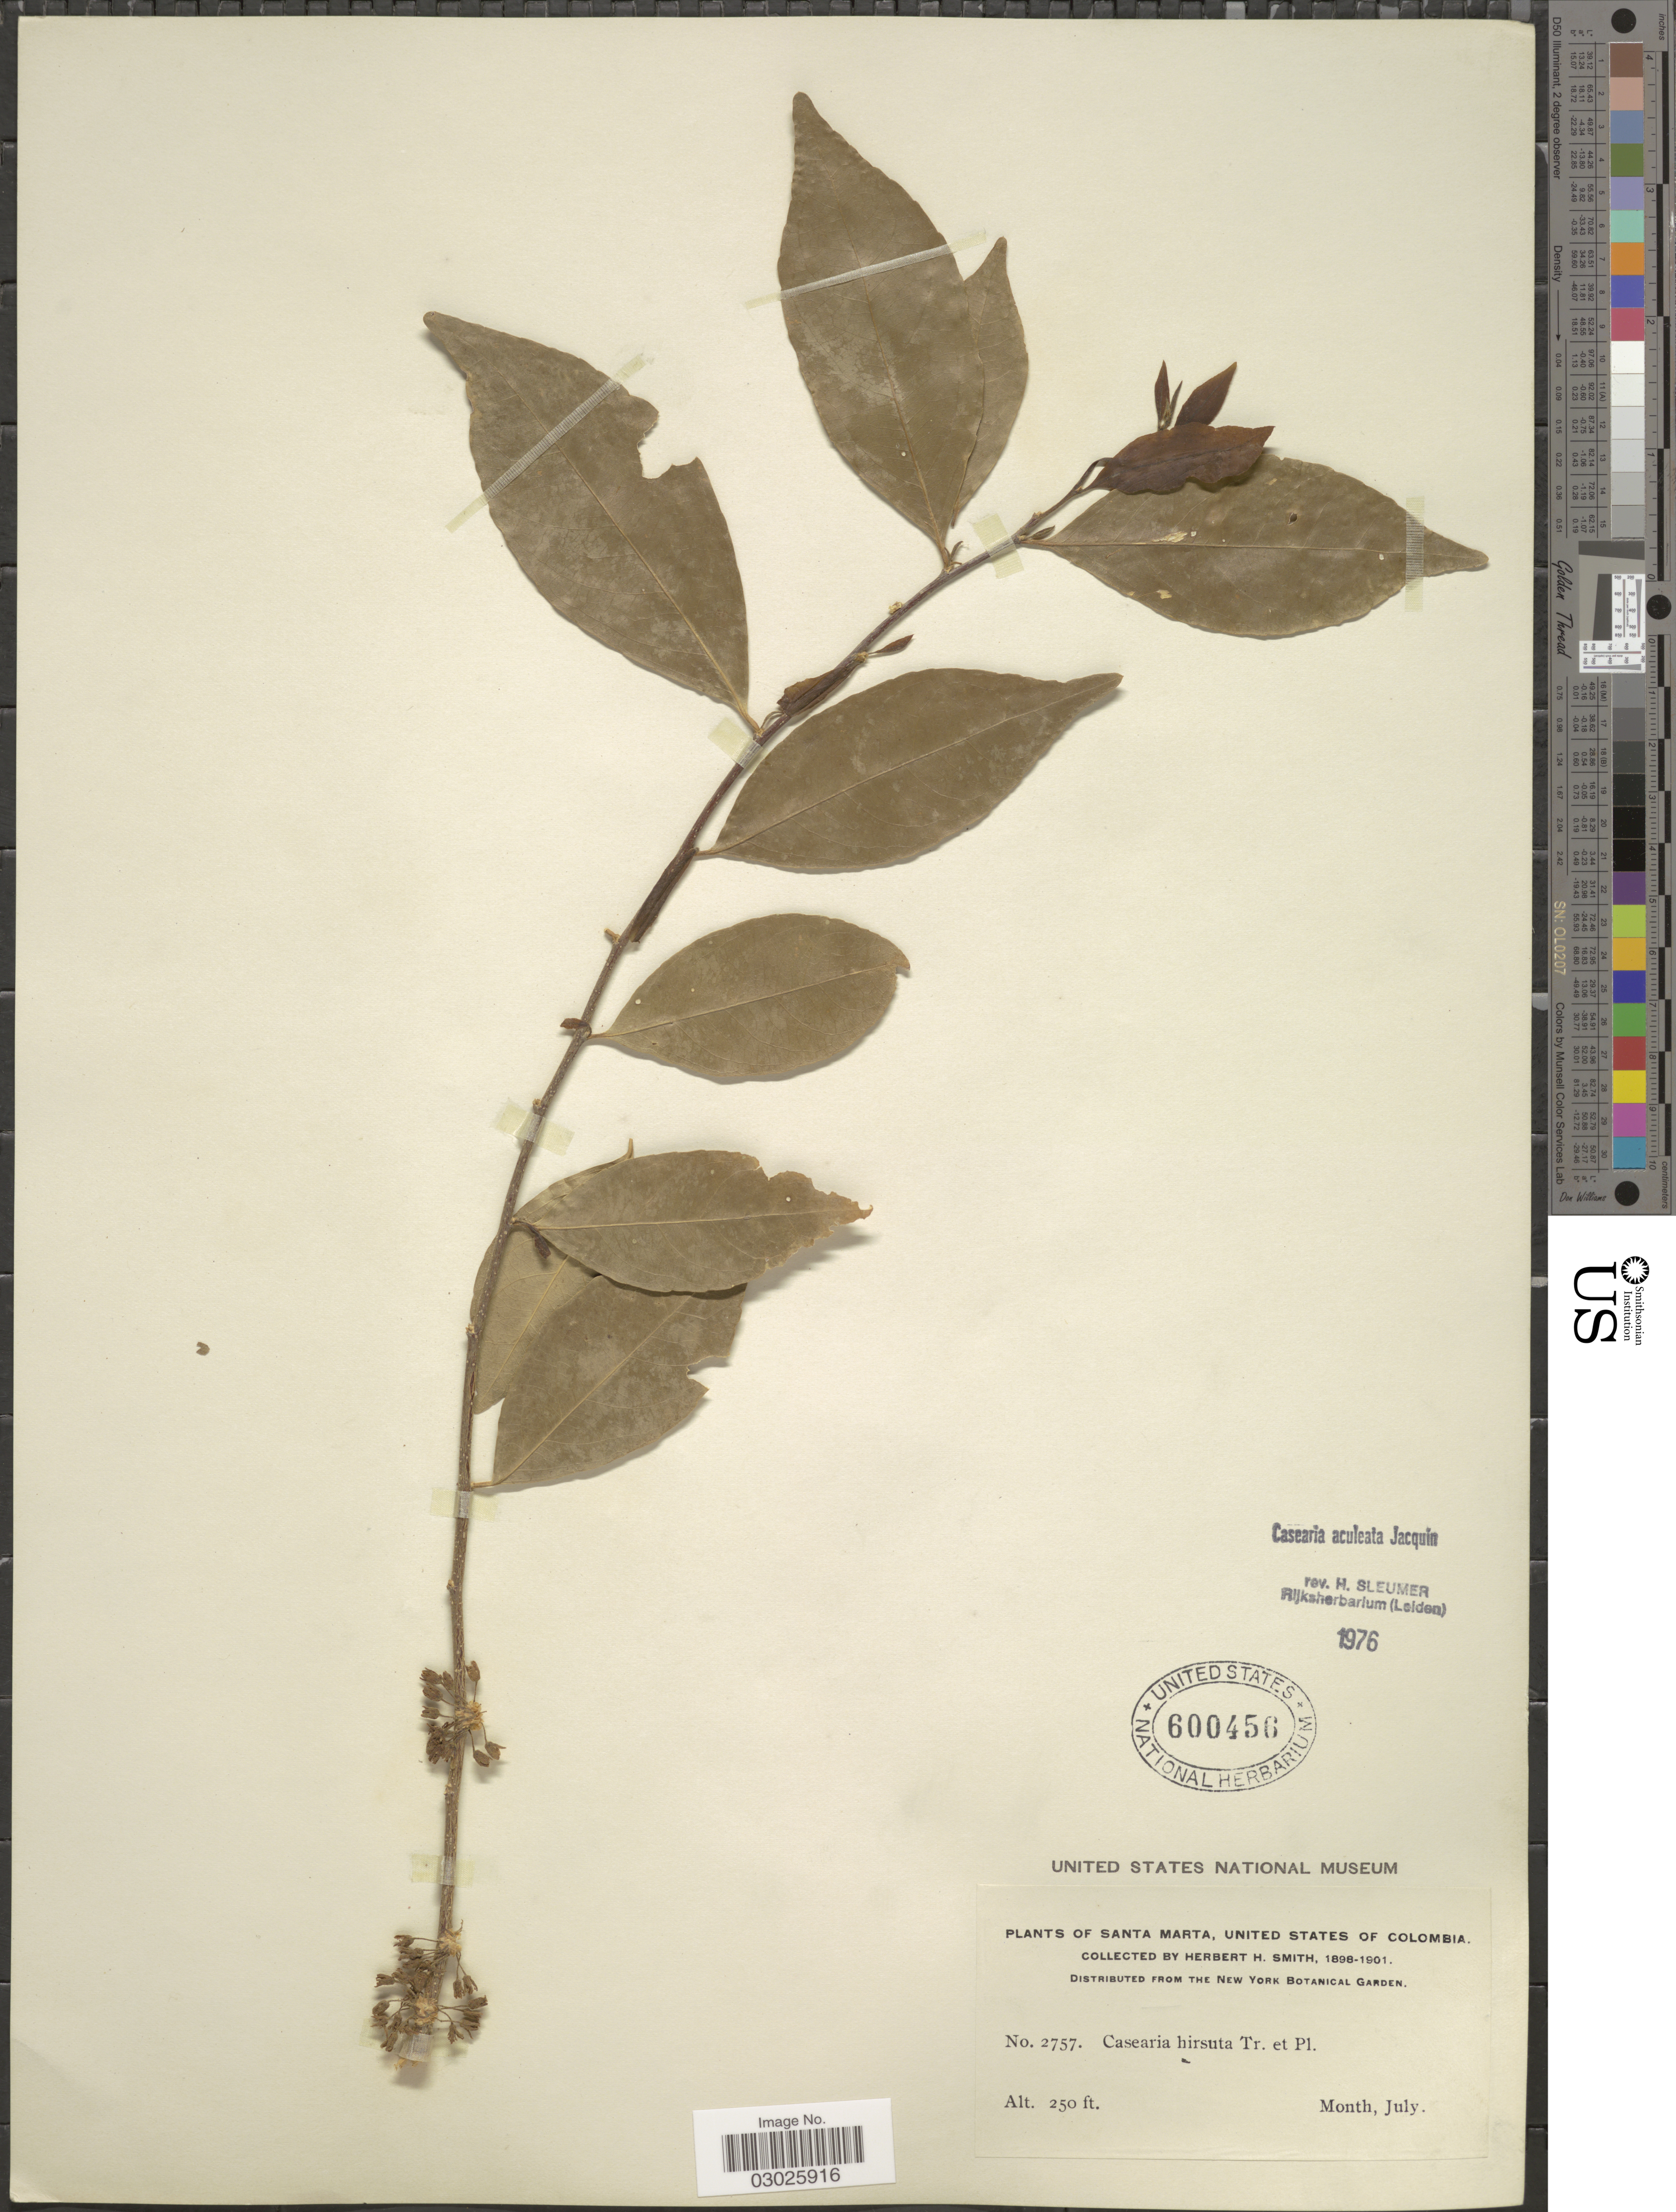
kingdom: Plantae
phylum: Tracheophyta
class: Magnoliopsida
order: Malpighiales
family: Salicaceae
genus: Casearia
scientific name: Casearia aculeata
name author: Jacq.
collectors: Herbert H. Smith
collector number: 2757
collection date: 1898-07/1901-07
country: Colombia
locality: Santa Marta.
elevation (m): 76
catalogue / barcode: US 600456